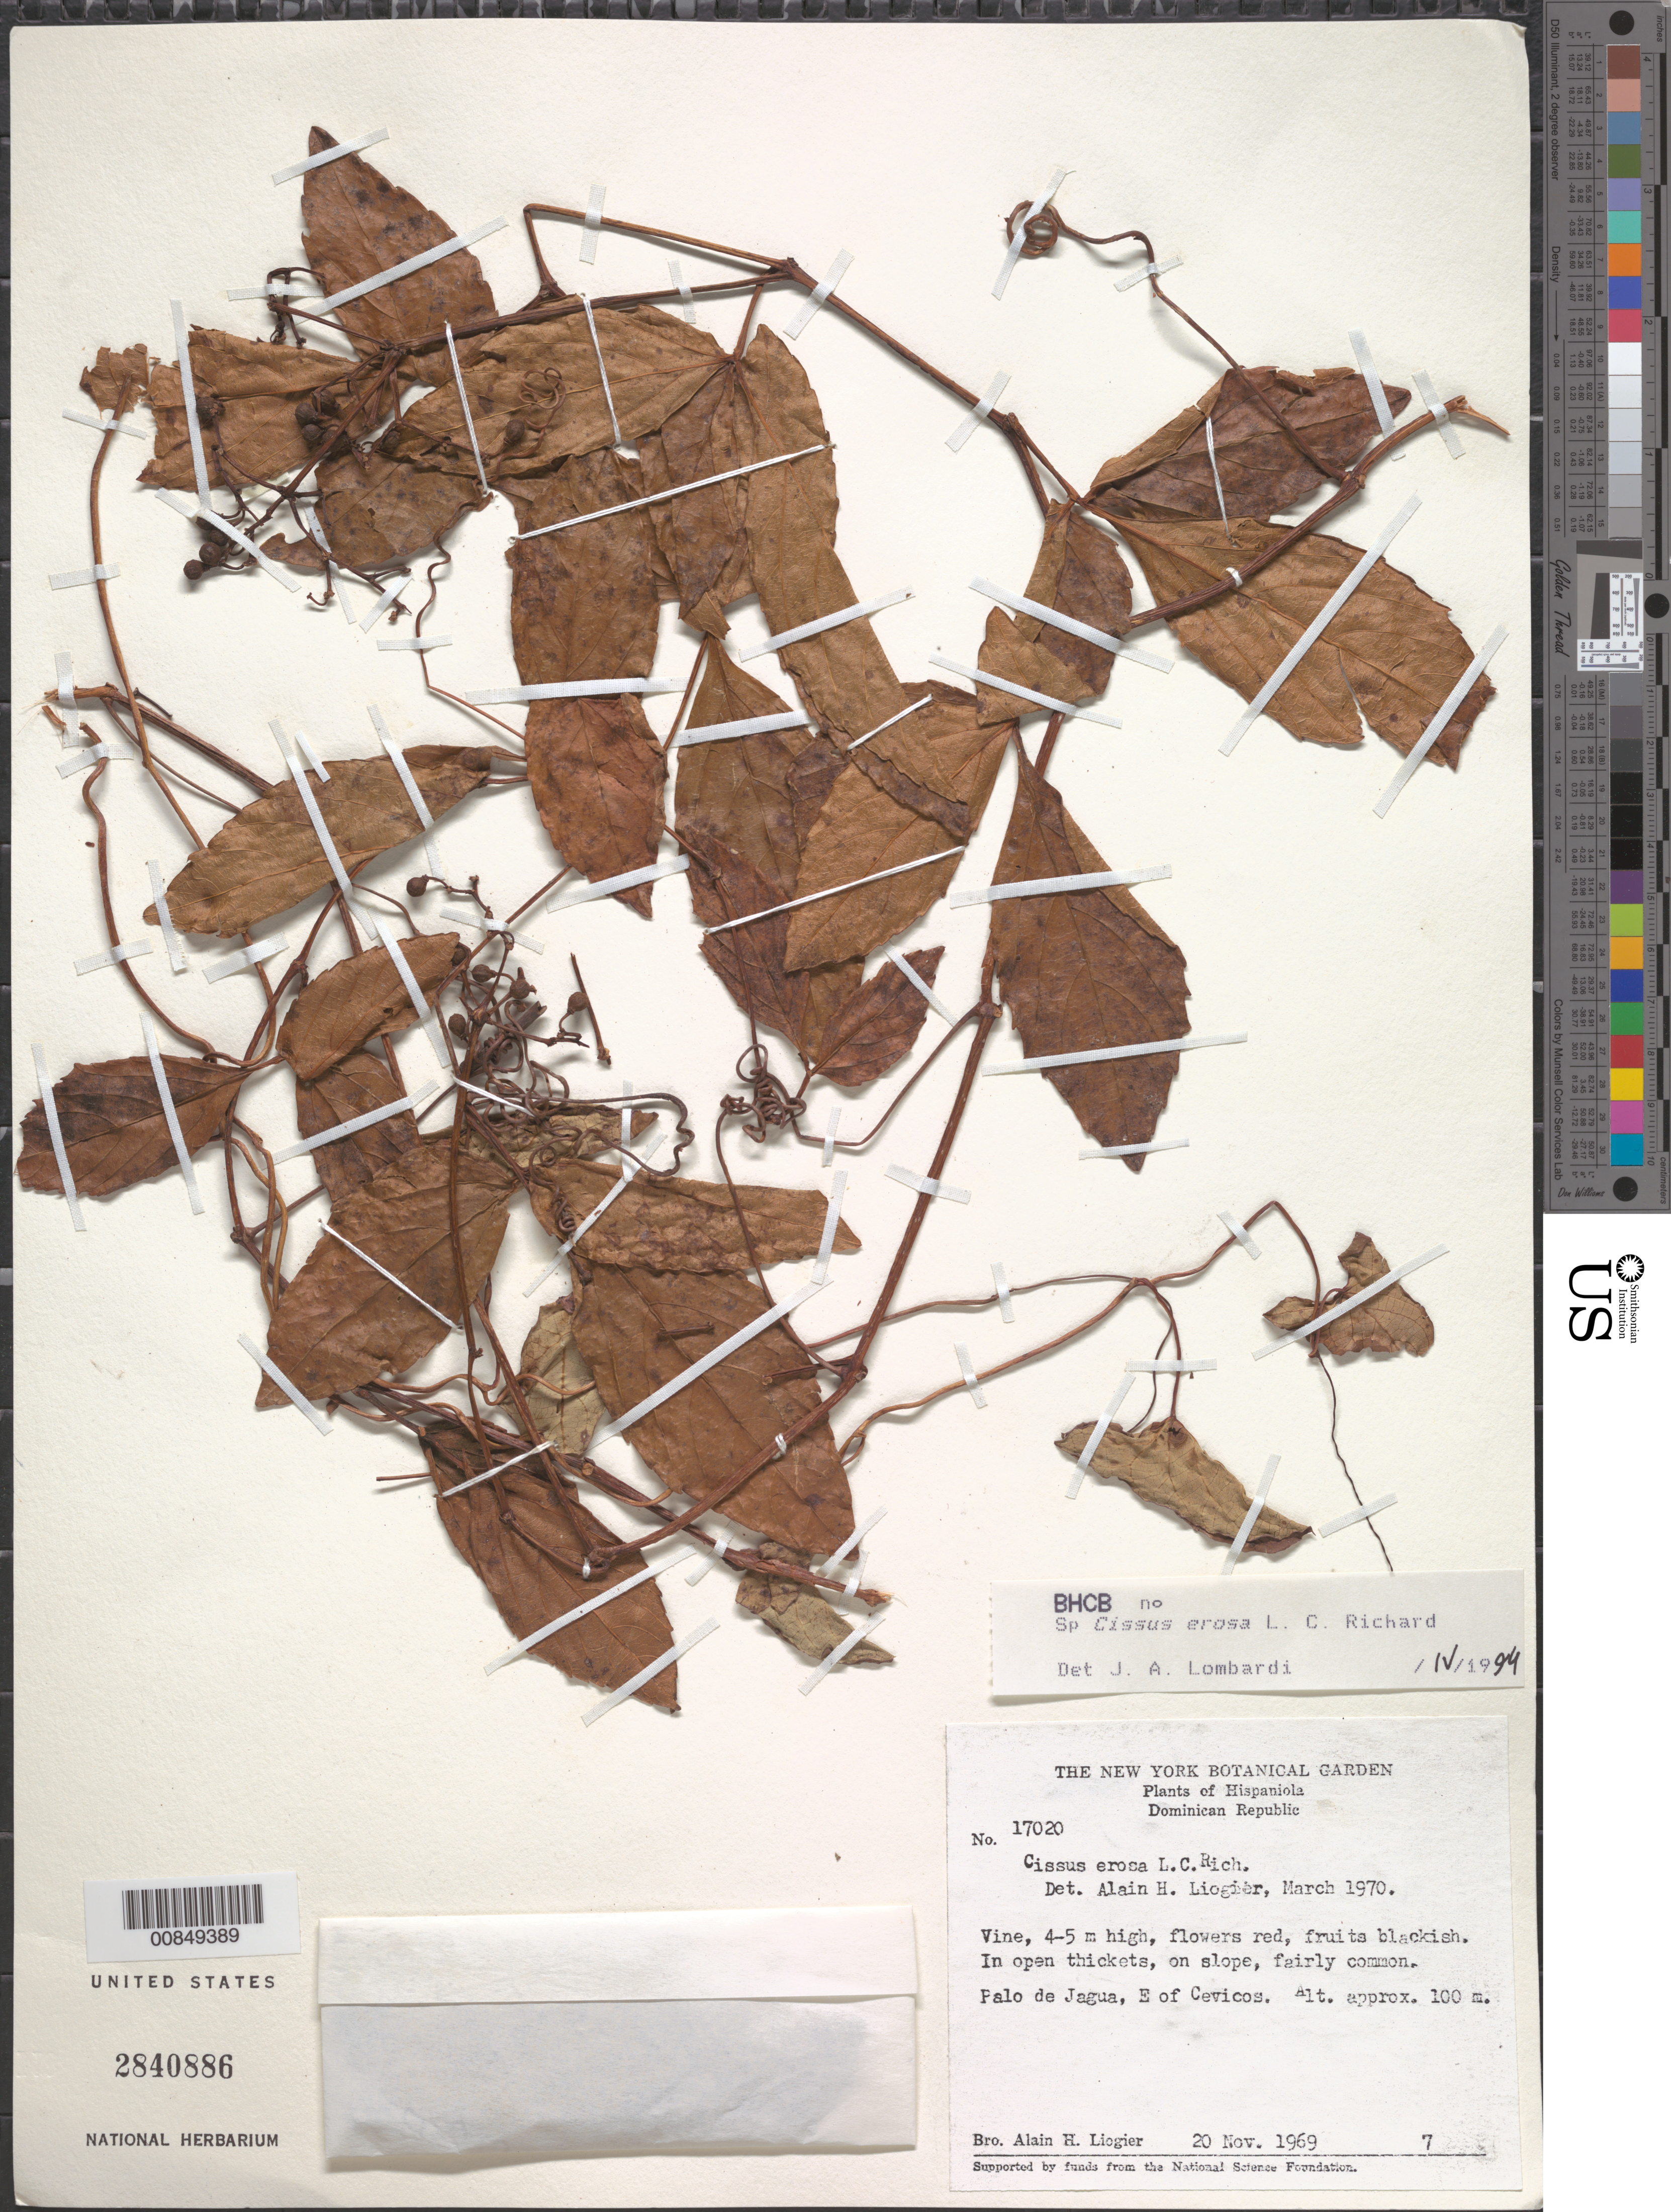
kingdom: Plantae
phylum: Tracheophyta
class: Magnoliopsida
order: Vitales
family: Vitaceae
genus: Cissus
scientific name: Cissus erosa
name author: Rich.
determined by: Lombardi, Julio A.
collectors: A. H. Liogier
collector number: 17020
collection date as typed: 20 Nov 1969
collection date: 1969-11-20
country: Dominican Republic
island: Hispaniola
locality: Palo de Jagua, E of Cevicos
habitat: In open thickets, on slope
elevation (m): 100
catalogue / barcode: US 2840886